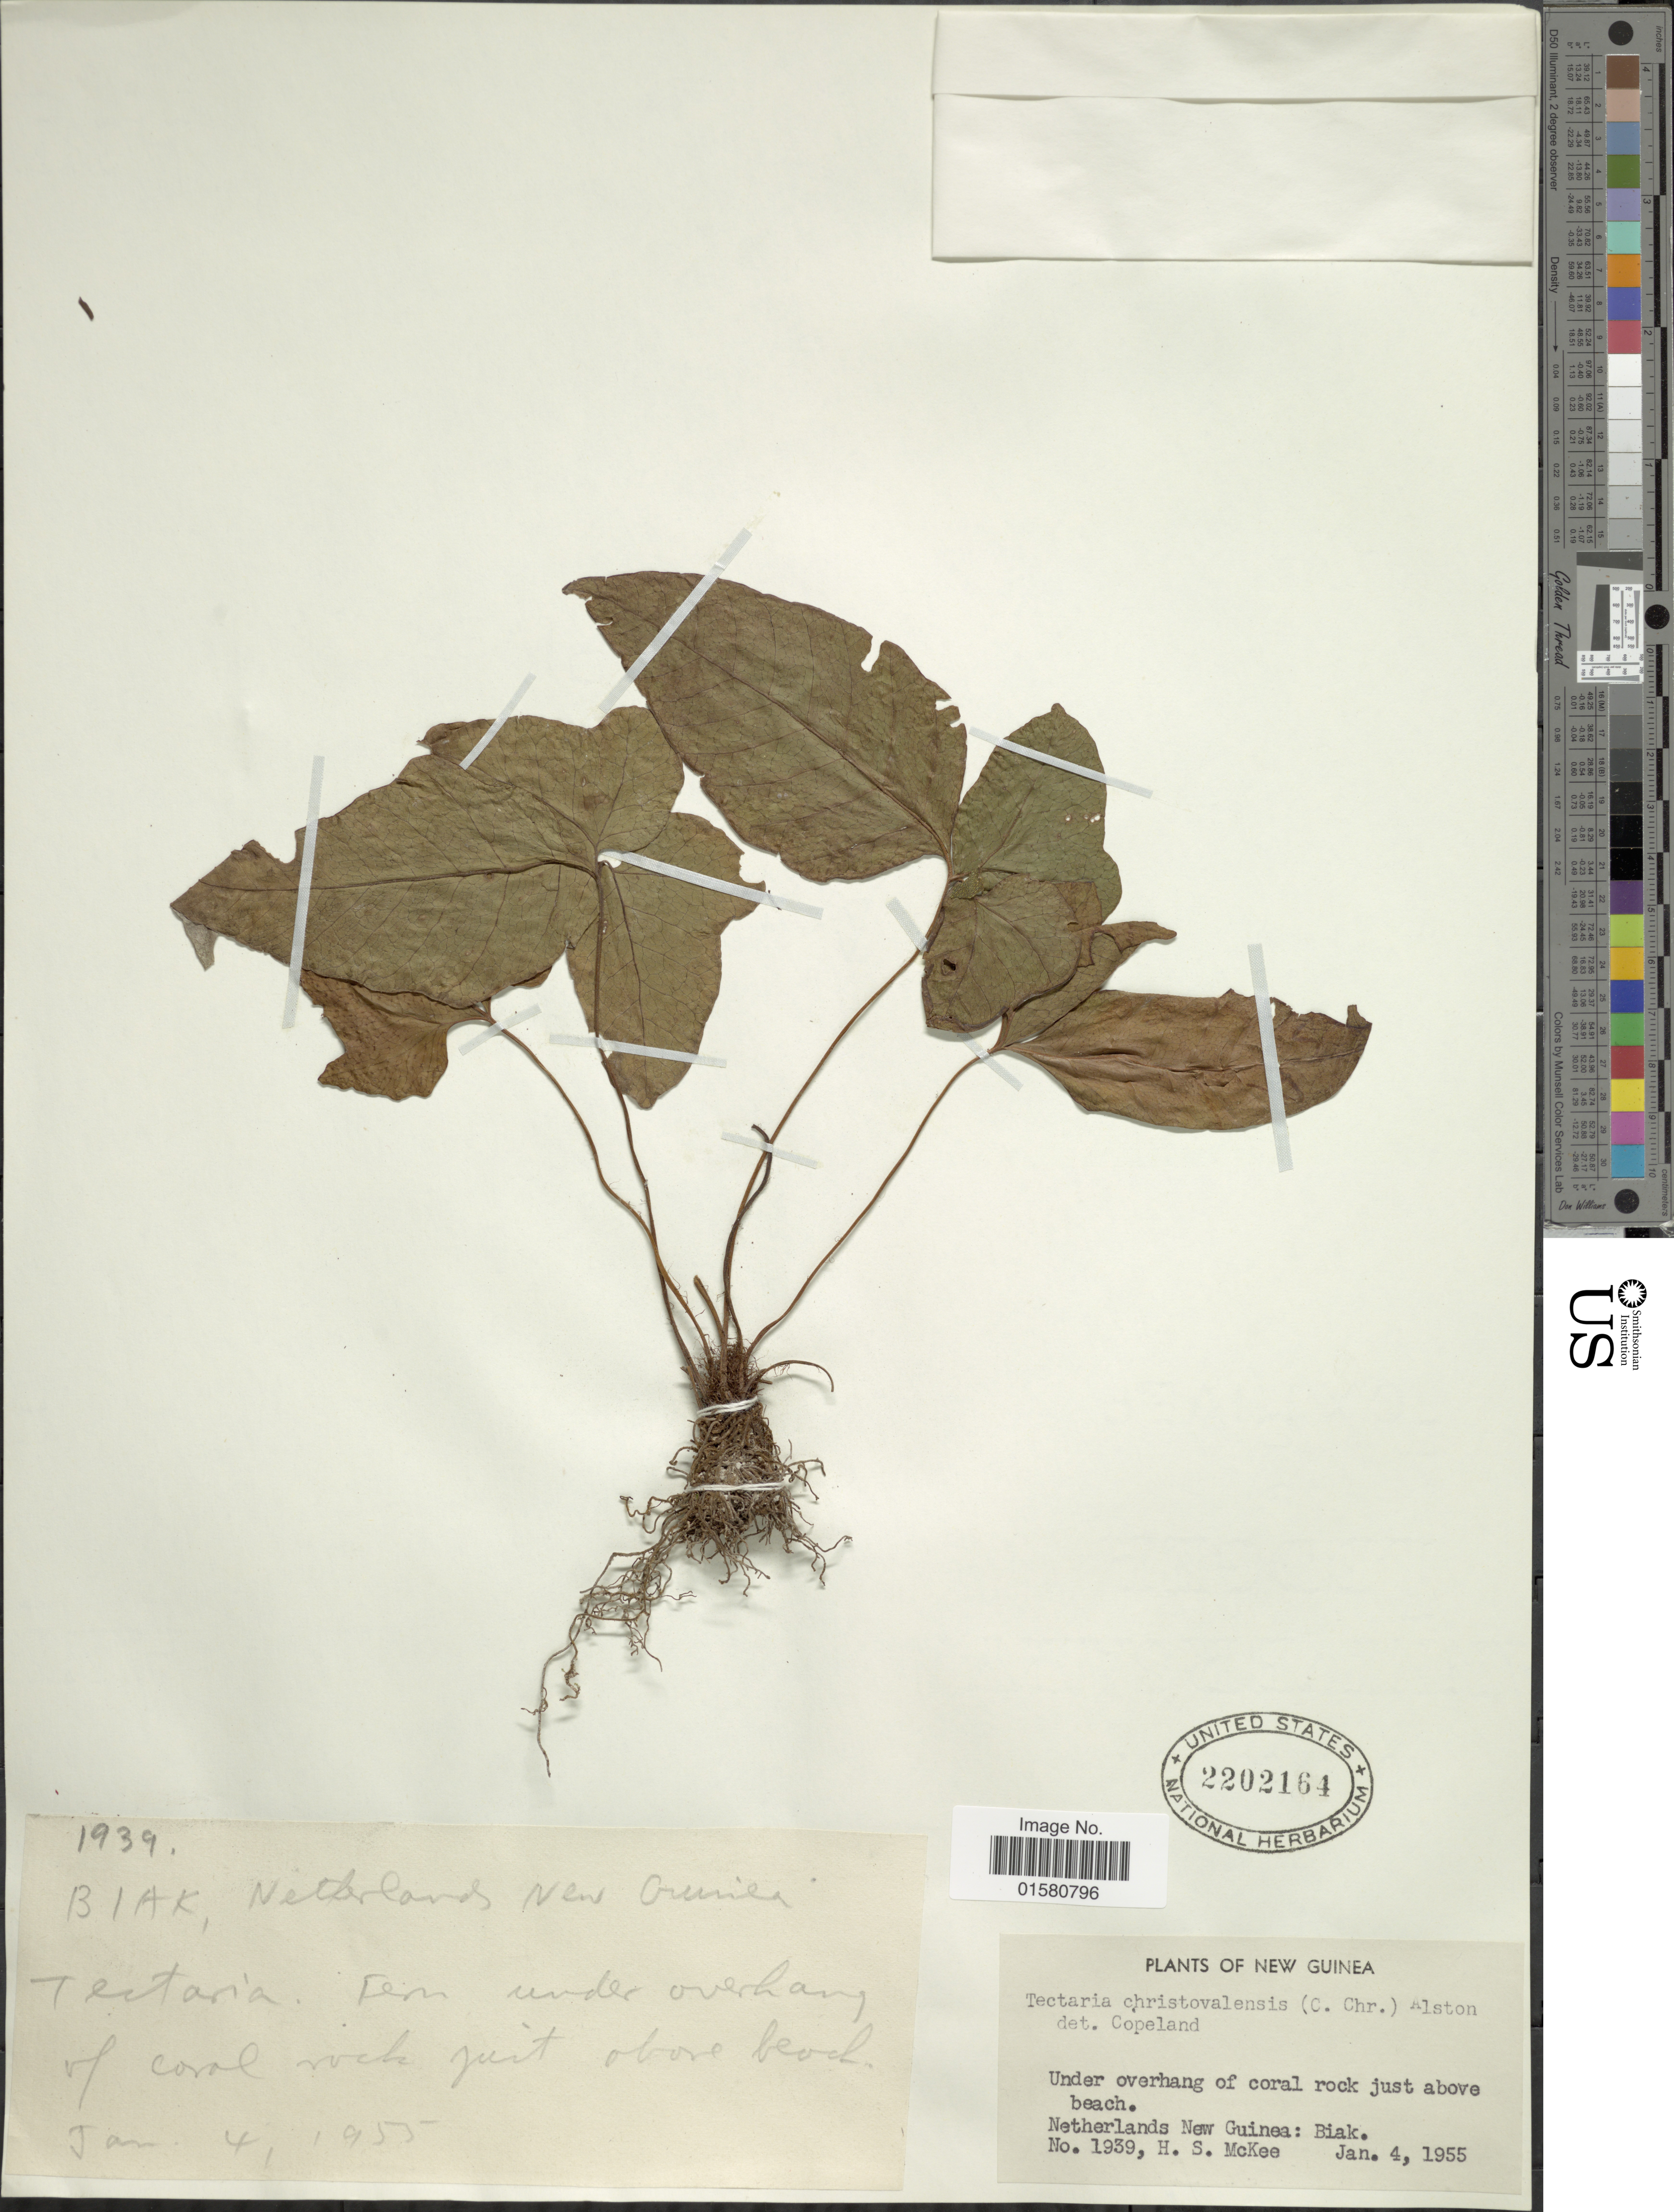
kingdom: Plantae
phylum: Tracheophyta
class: Polypodiopsida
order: Polypodiales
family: Tectariaceae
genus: Tectaria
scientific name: Tectaria christovalensis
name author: (C. Chr.) Alston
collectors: H. S. McKee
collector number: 1939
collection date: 1955-01-04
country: Indonesia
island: New Guinea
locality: Under overhang of coral rock just above beach. Netherlands New Guinea: Biak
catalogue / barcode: US 2202164